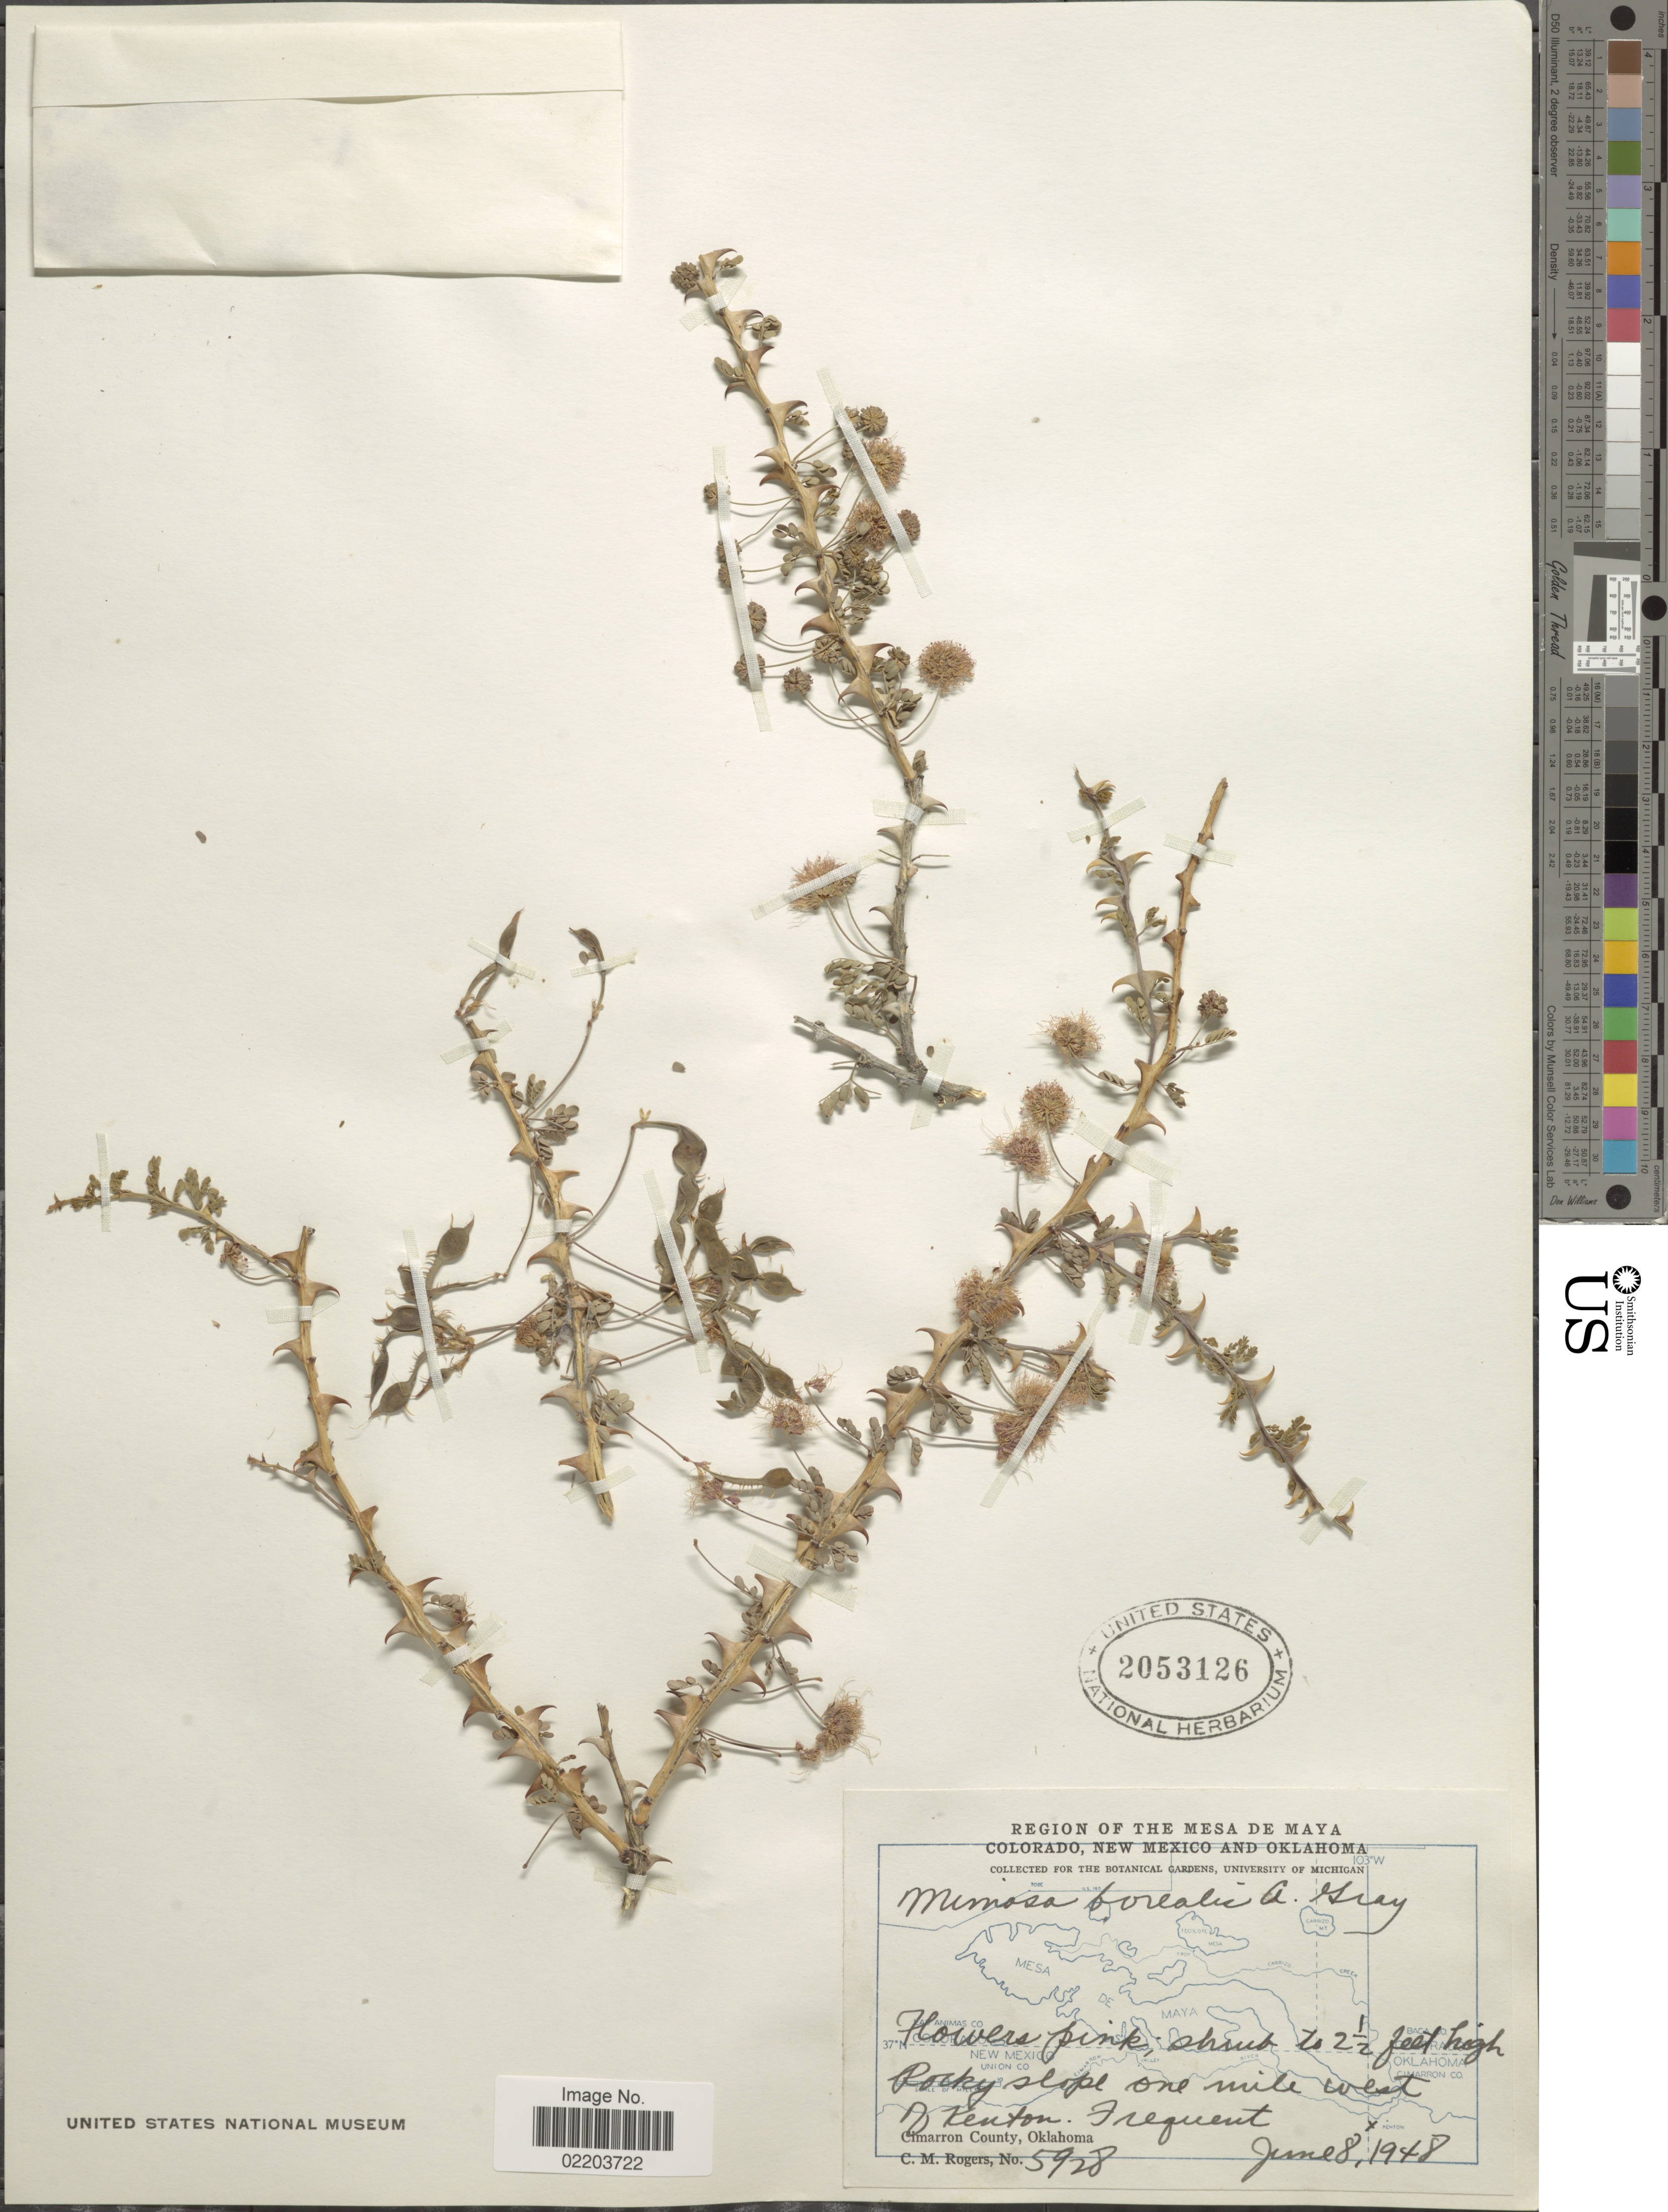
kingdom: Plantae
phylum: Tracheophyta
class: Magnoliopsida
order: Fabales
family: Fabaceae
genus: Mimosa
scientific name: Mimosa borealis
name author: A. Gray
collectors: C. M. Rogers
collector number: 5928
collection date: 1948-06-08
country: United States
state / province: Oklahoma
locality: Region of The Mesa De Maya Colorado, New Mexico and Oklahoma, Rocky slope one mile west of Kenton. Frequent, Cimarron County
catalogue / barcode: US 2053126